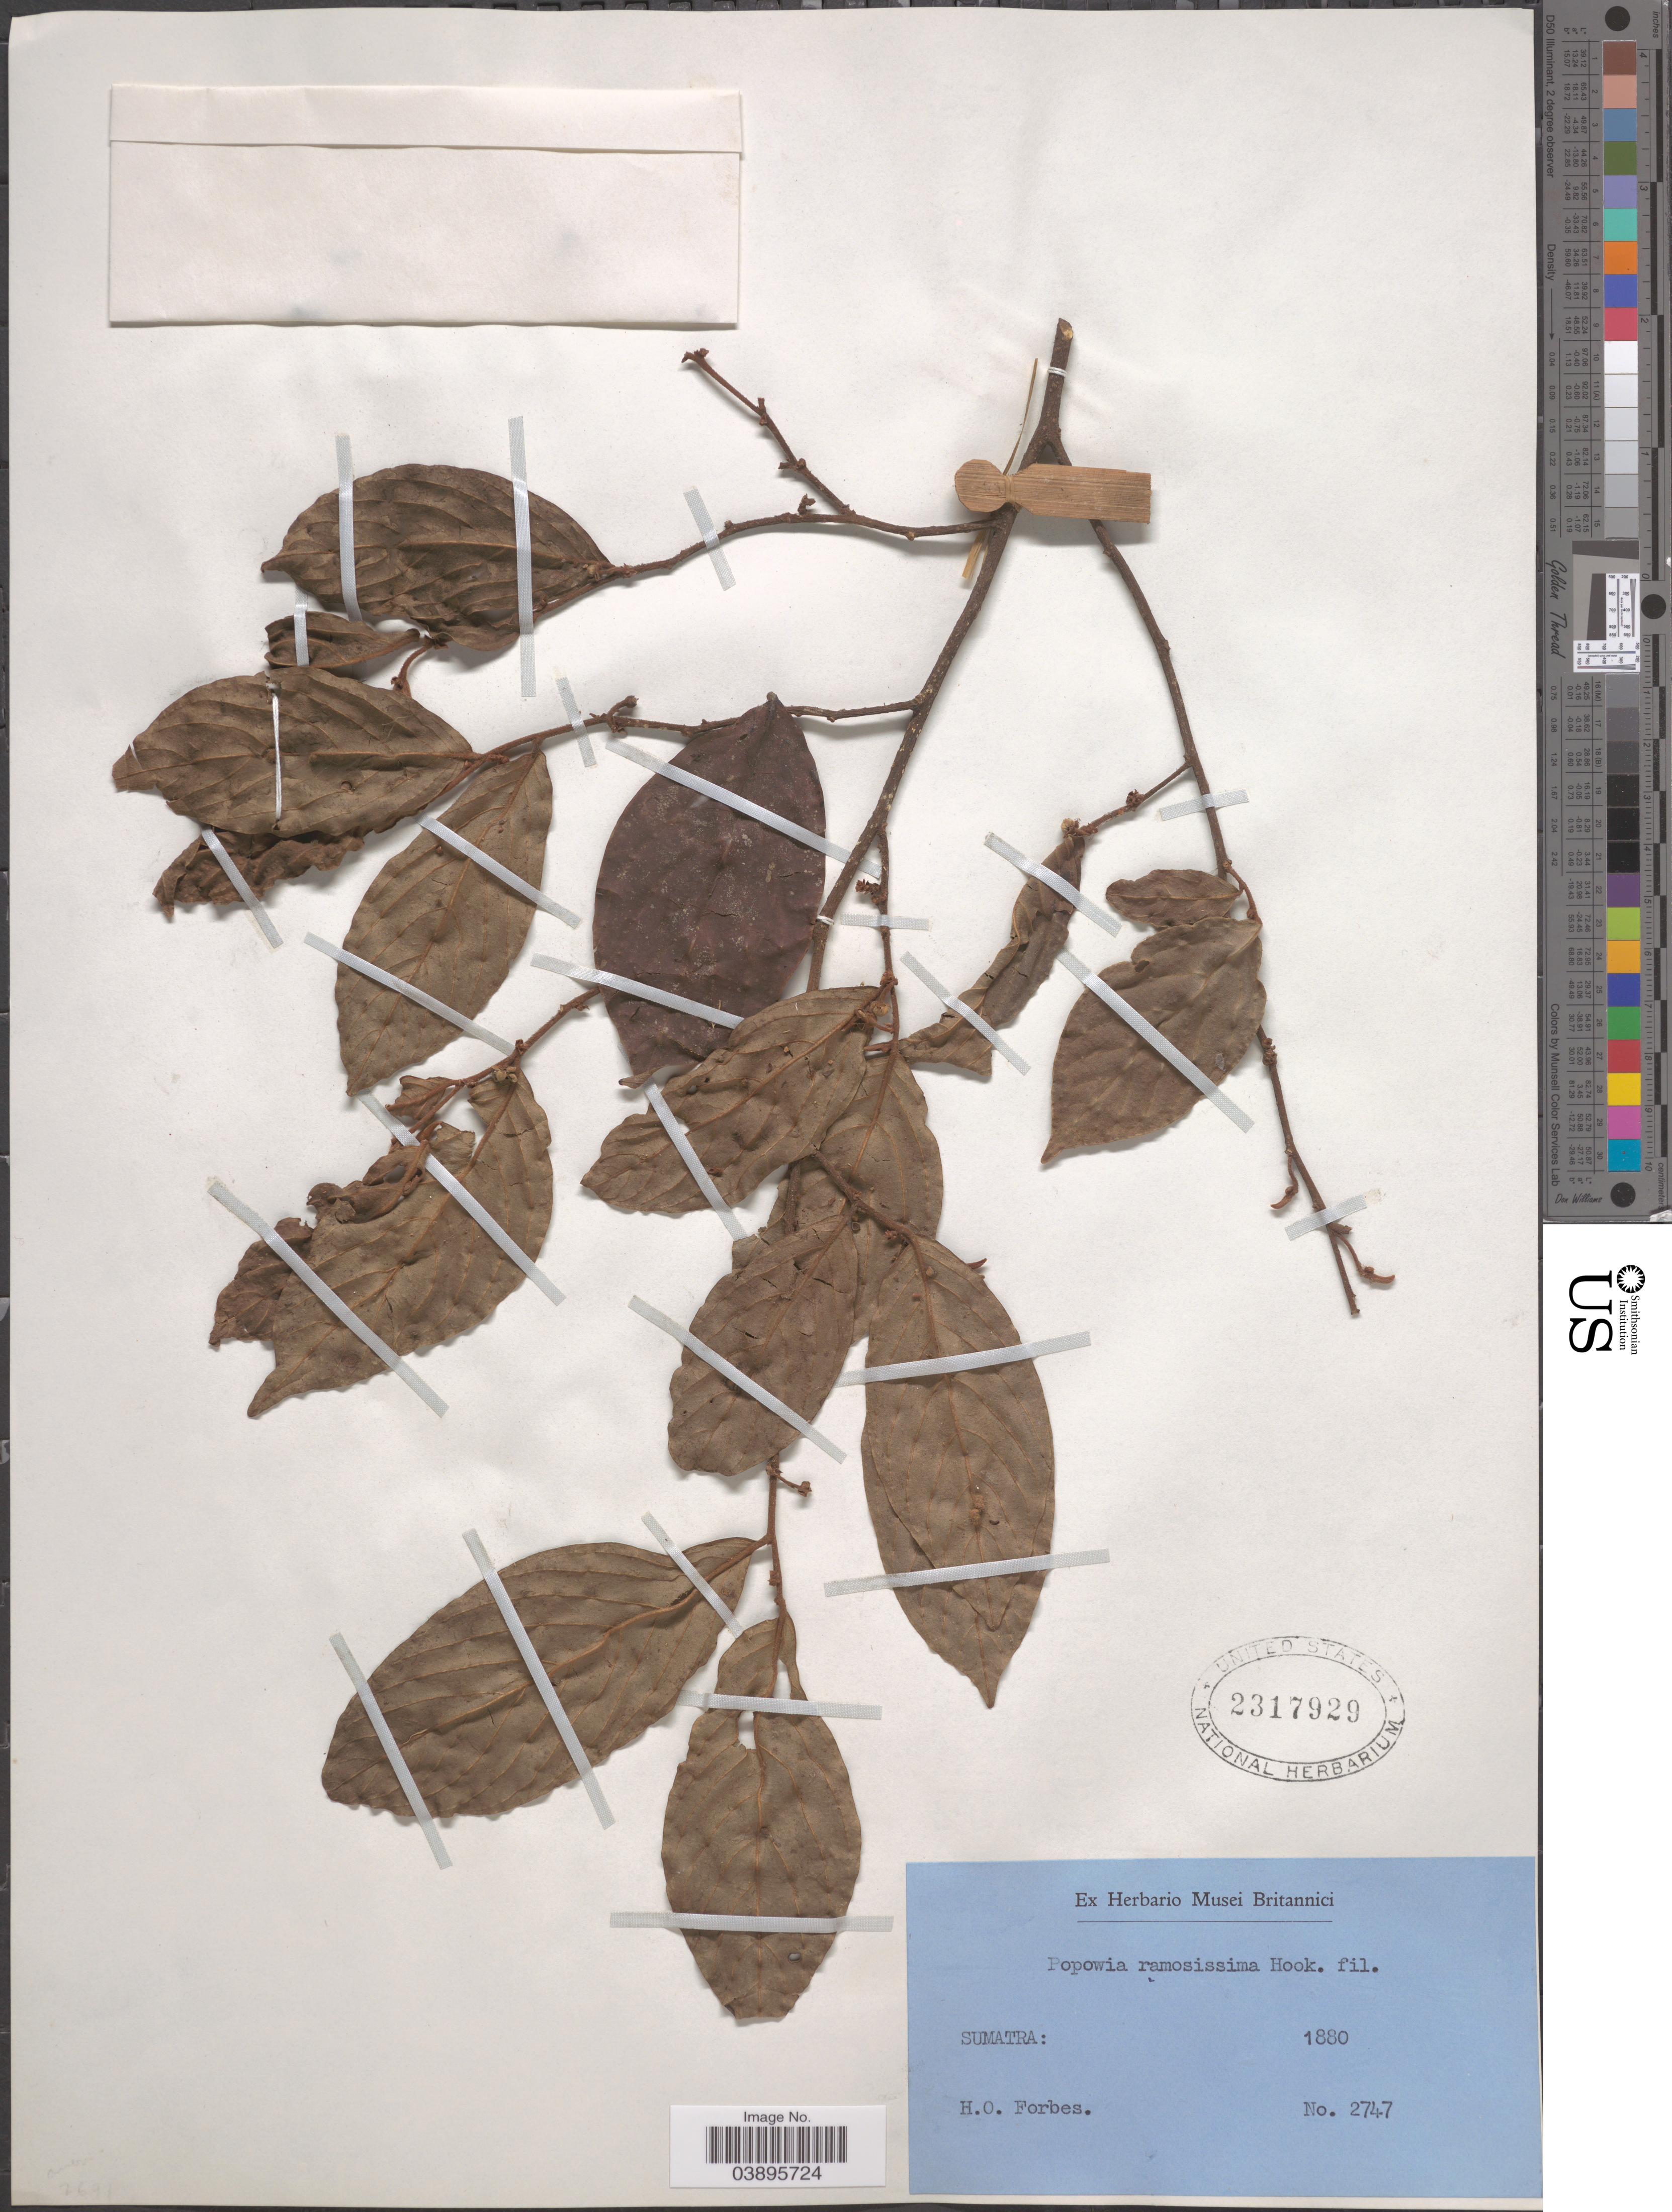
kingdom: Plantae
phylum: Tracheophyta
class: Magnoliopsida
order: Magnoliales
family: Annonaceae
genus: Popowia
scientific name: Popowia ramosissima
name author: Hook. f. & Thomson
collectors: H. O. Forbes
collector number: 2747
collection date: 1880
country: Indonesia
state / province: Sumatra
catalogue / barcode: US 2317929